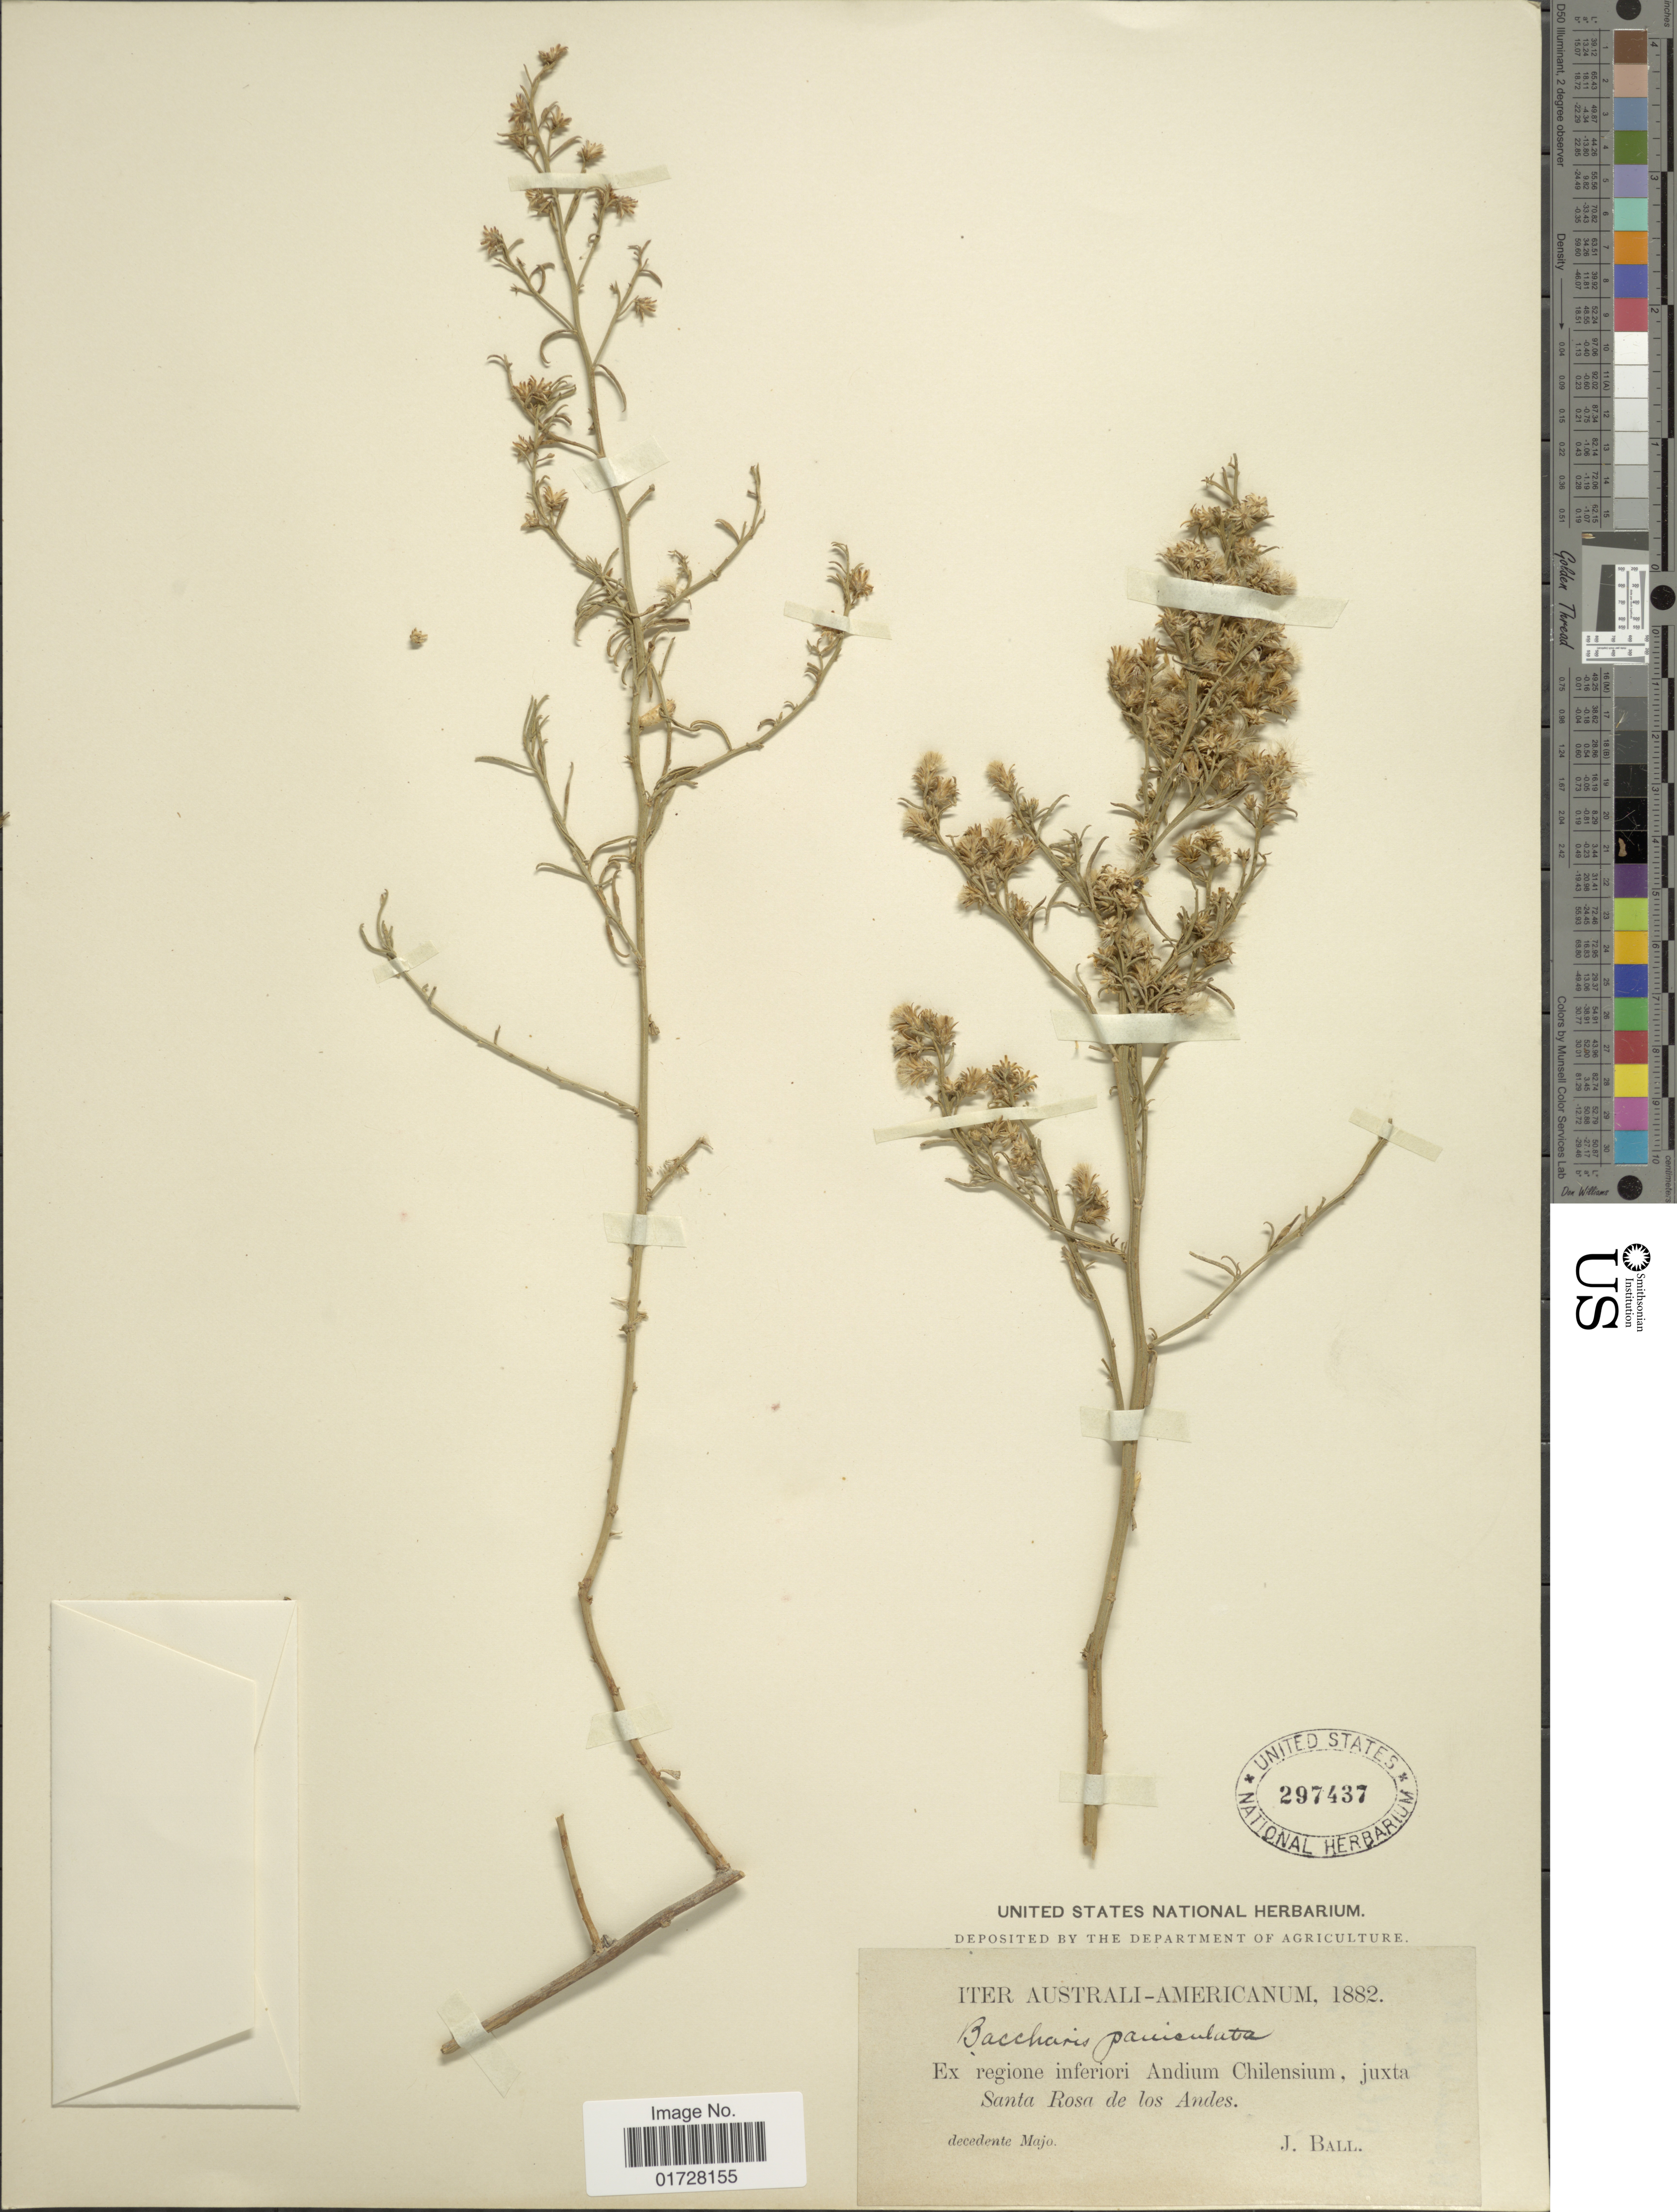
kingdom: Plantae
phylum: Tracheophyta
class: Magnoliopsida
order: Asterales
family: Asteraceae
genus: Baccharis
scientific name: Baccharis paniculata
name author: DC.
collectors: J. Ball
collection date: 1882-05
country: Chile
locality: Australi-Americanum, Santa Rosa de los Andes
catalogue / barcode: US 297437